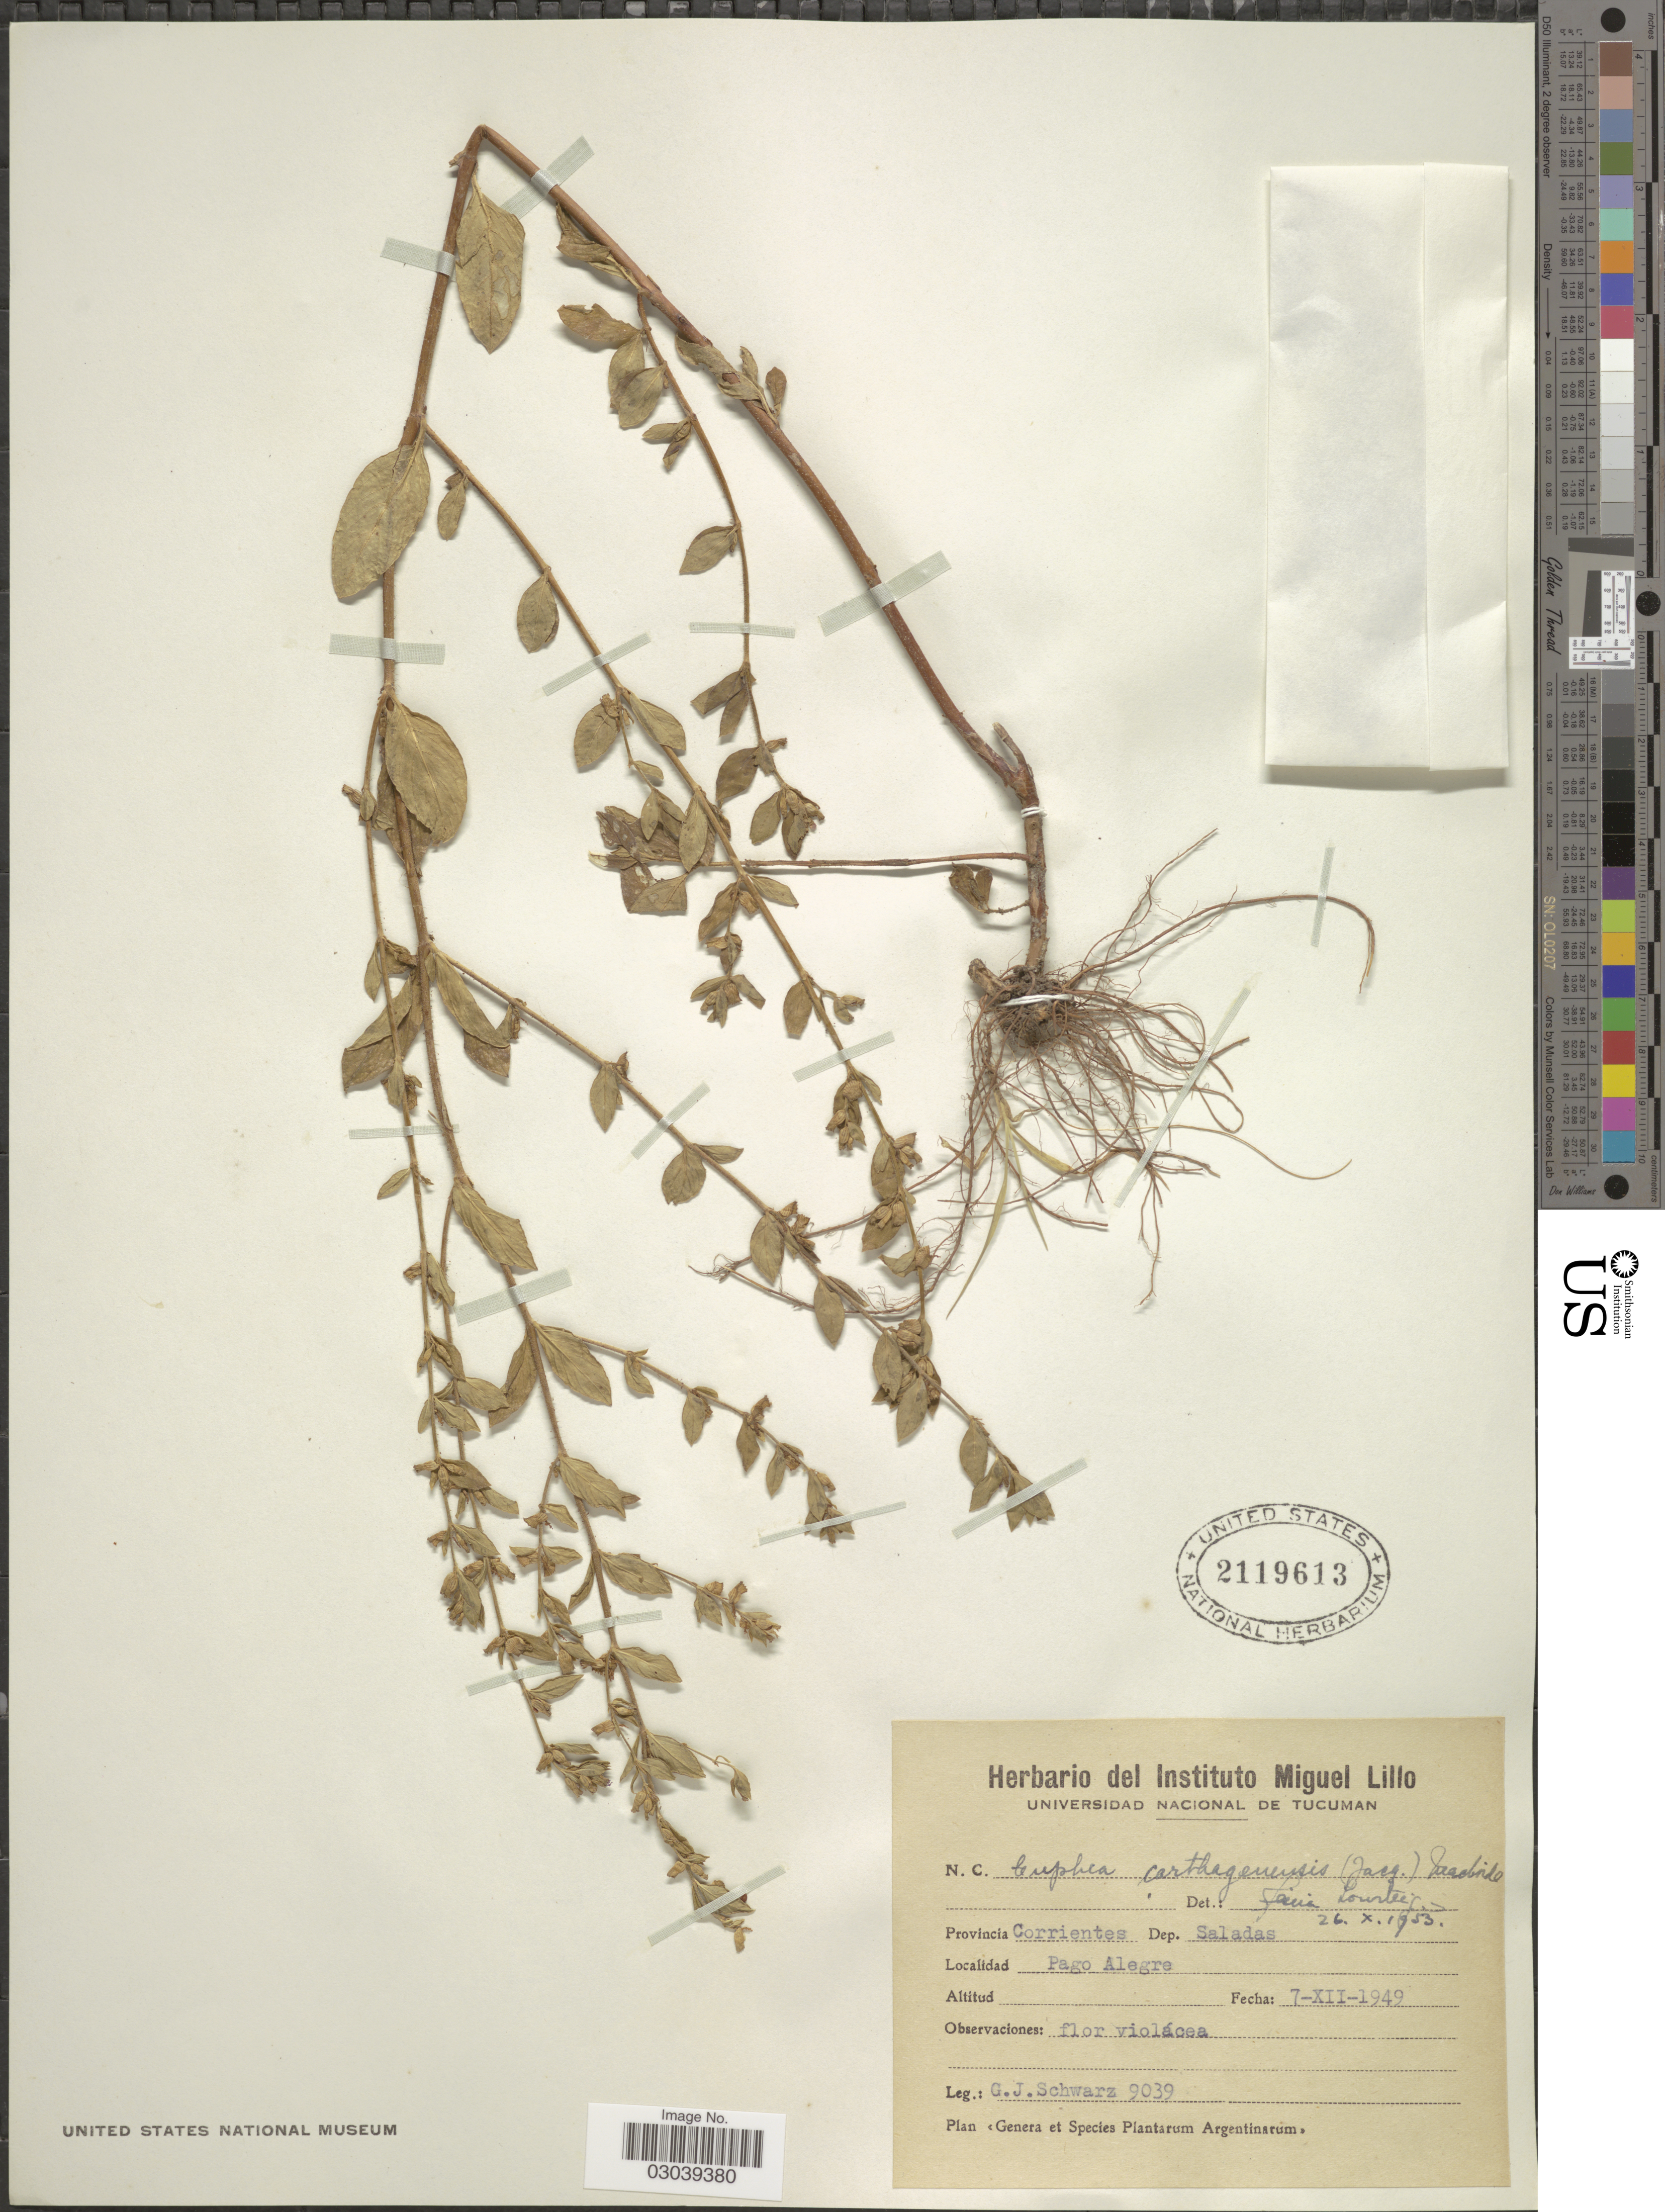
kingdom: Plantae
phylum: Tracheophyta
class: Magnoliopsida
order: Myrtales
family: Lythraceae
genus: Cuphea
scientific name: Cuphea carthagenensis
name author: (Jacq.) J.F. Macbr.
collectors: G. J. Schwarz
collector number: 9039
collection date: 1949-12-07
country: Argentina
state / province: Corrientes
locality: Dep. Saladas. Pago Alegre.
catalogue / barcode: US 2119613